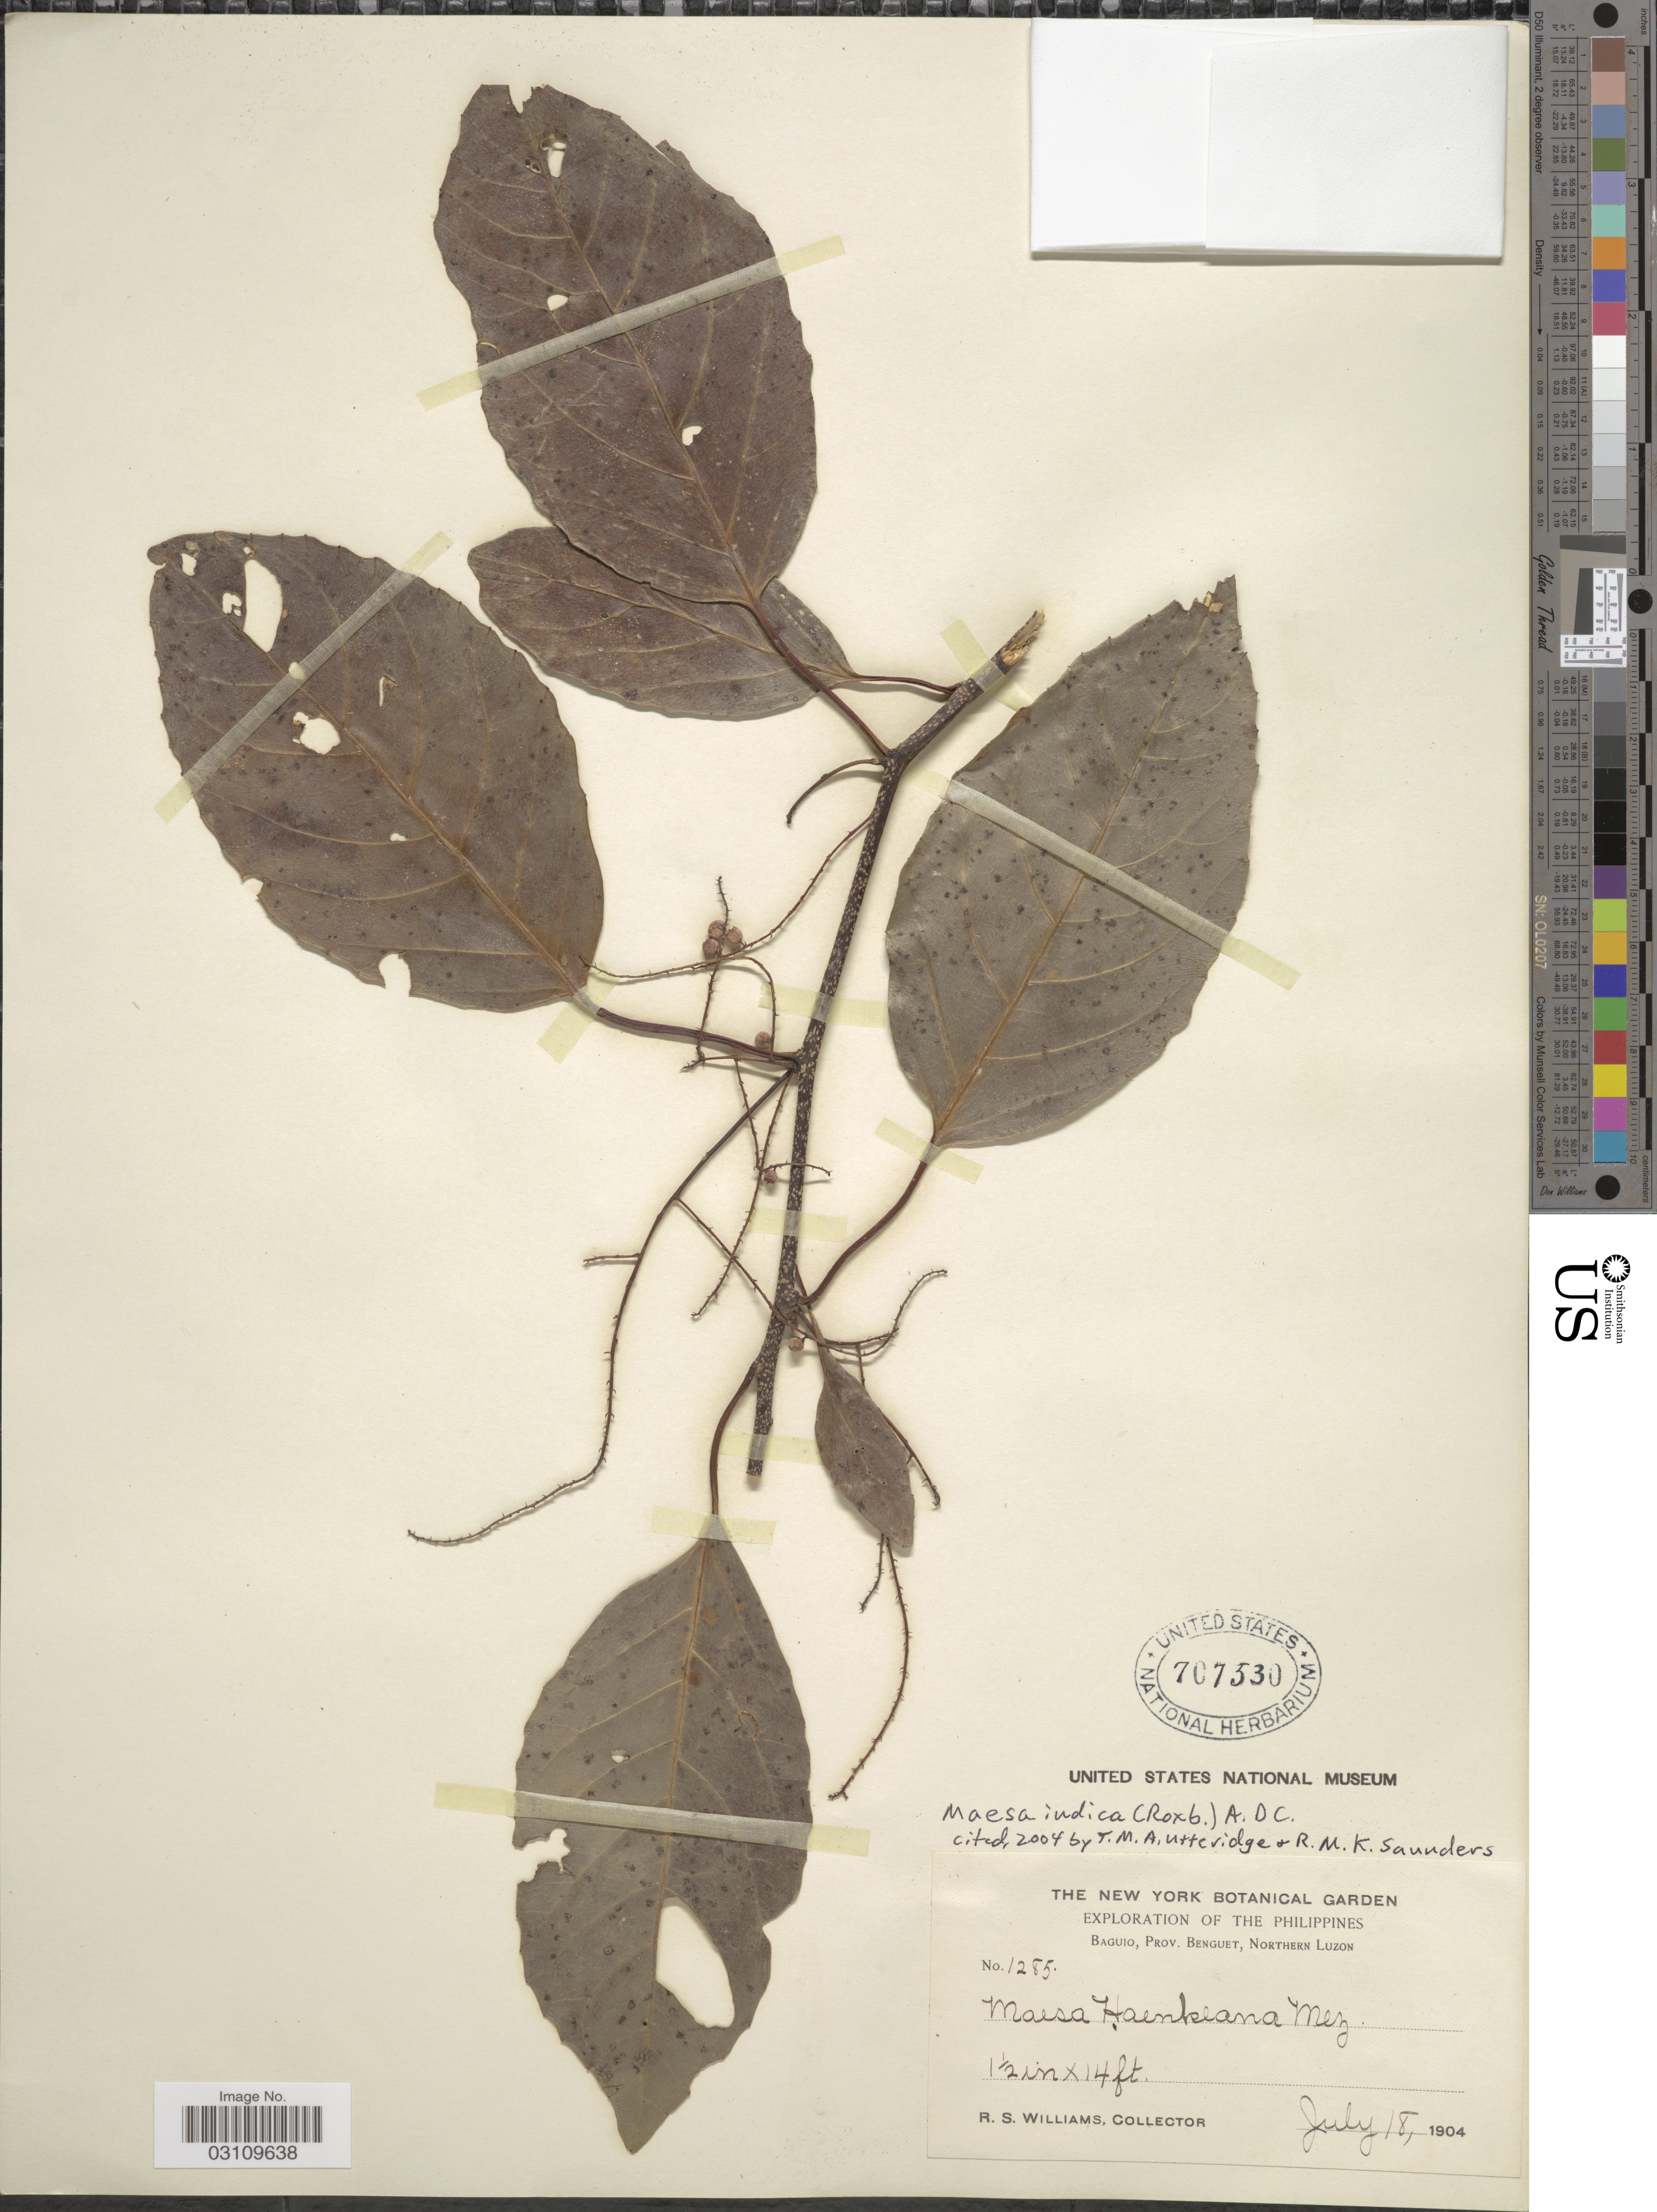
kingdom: Plantae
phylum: Tracheophyta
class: Magnoliopsida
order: Ericales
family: Primulaceae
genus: Maesa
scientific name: Maesa indica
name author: (Roxb.) A. DC.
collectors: R. S. Williams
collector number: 1285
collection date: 1904-07-18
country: Philippines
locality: Baguio, Prov. Benguet, Northern Luzon.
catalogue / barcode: US 707530